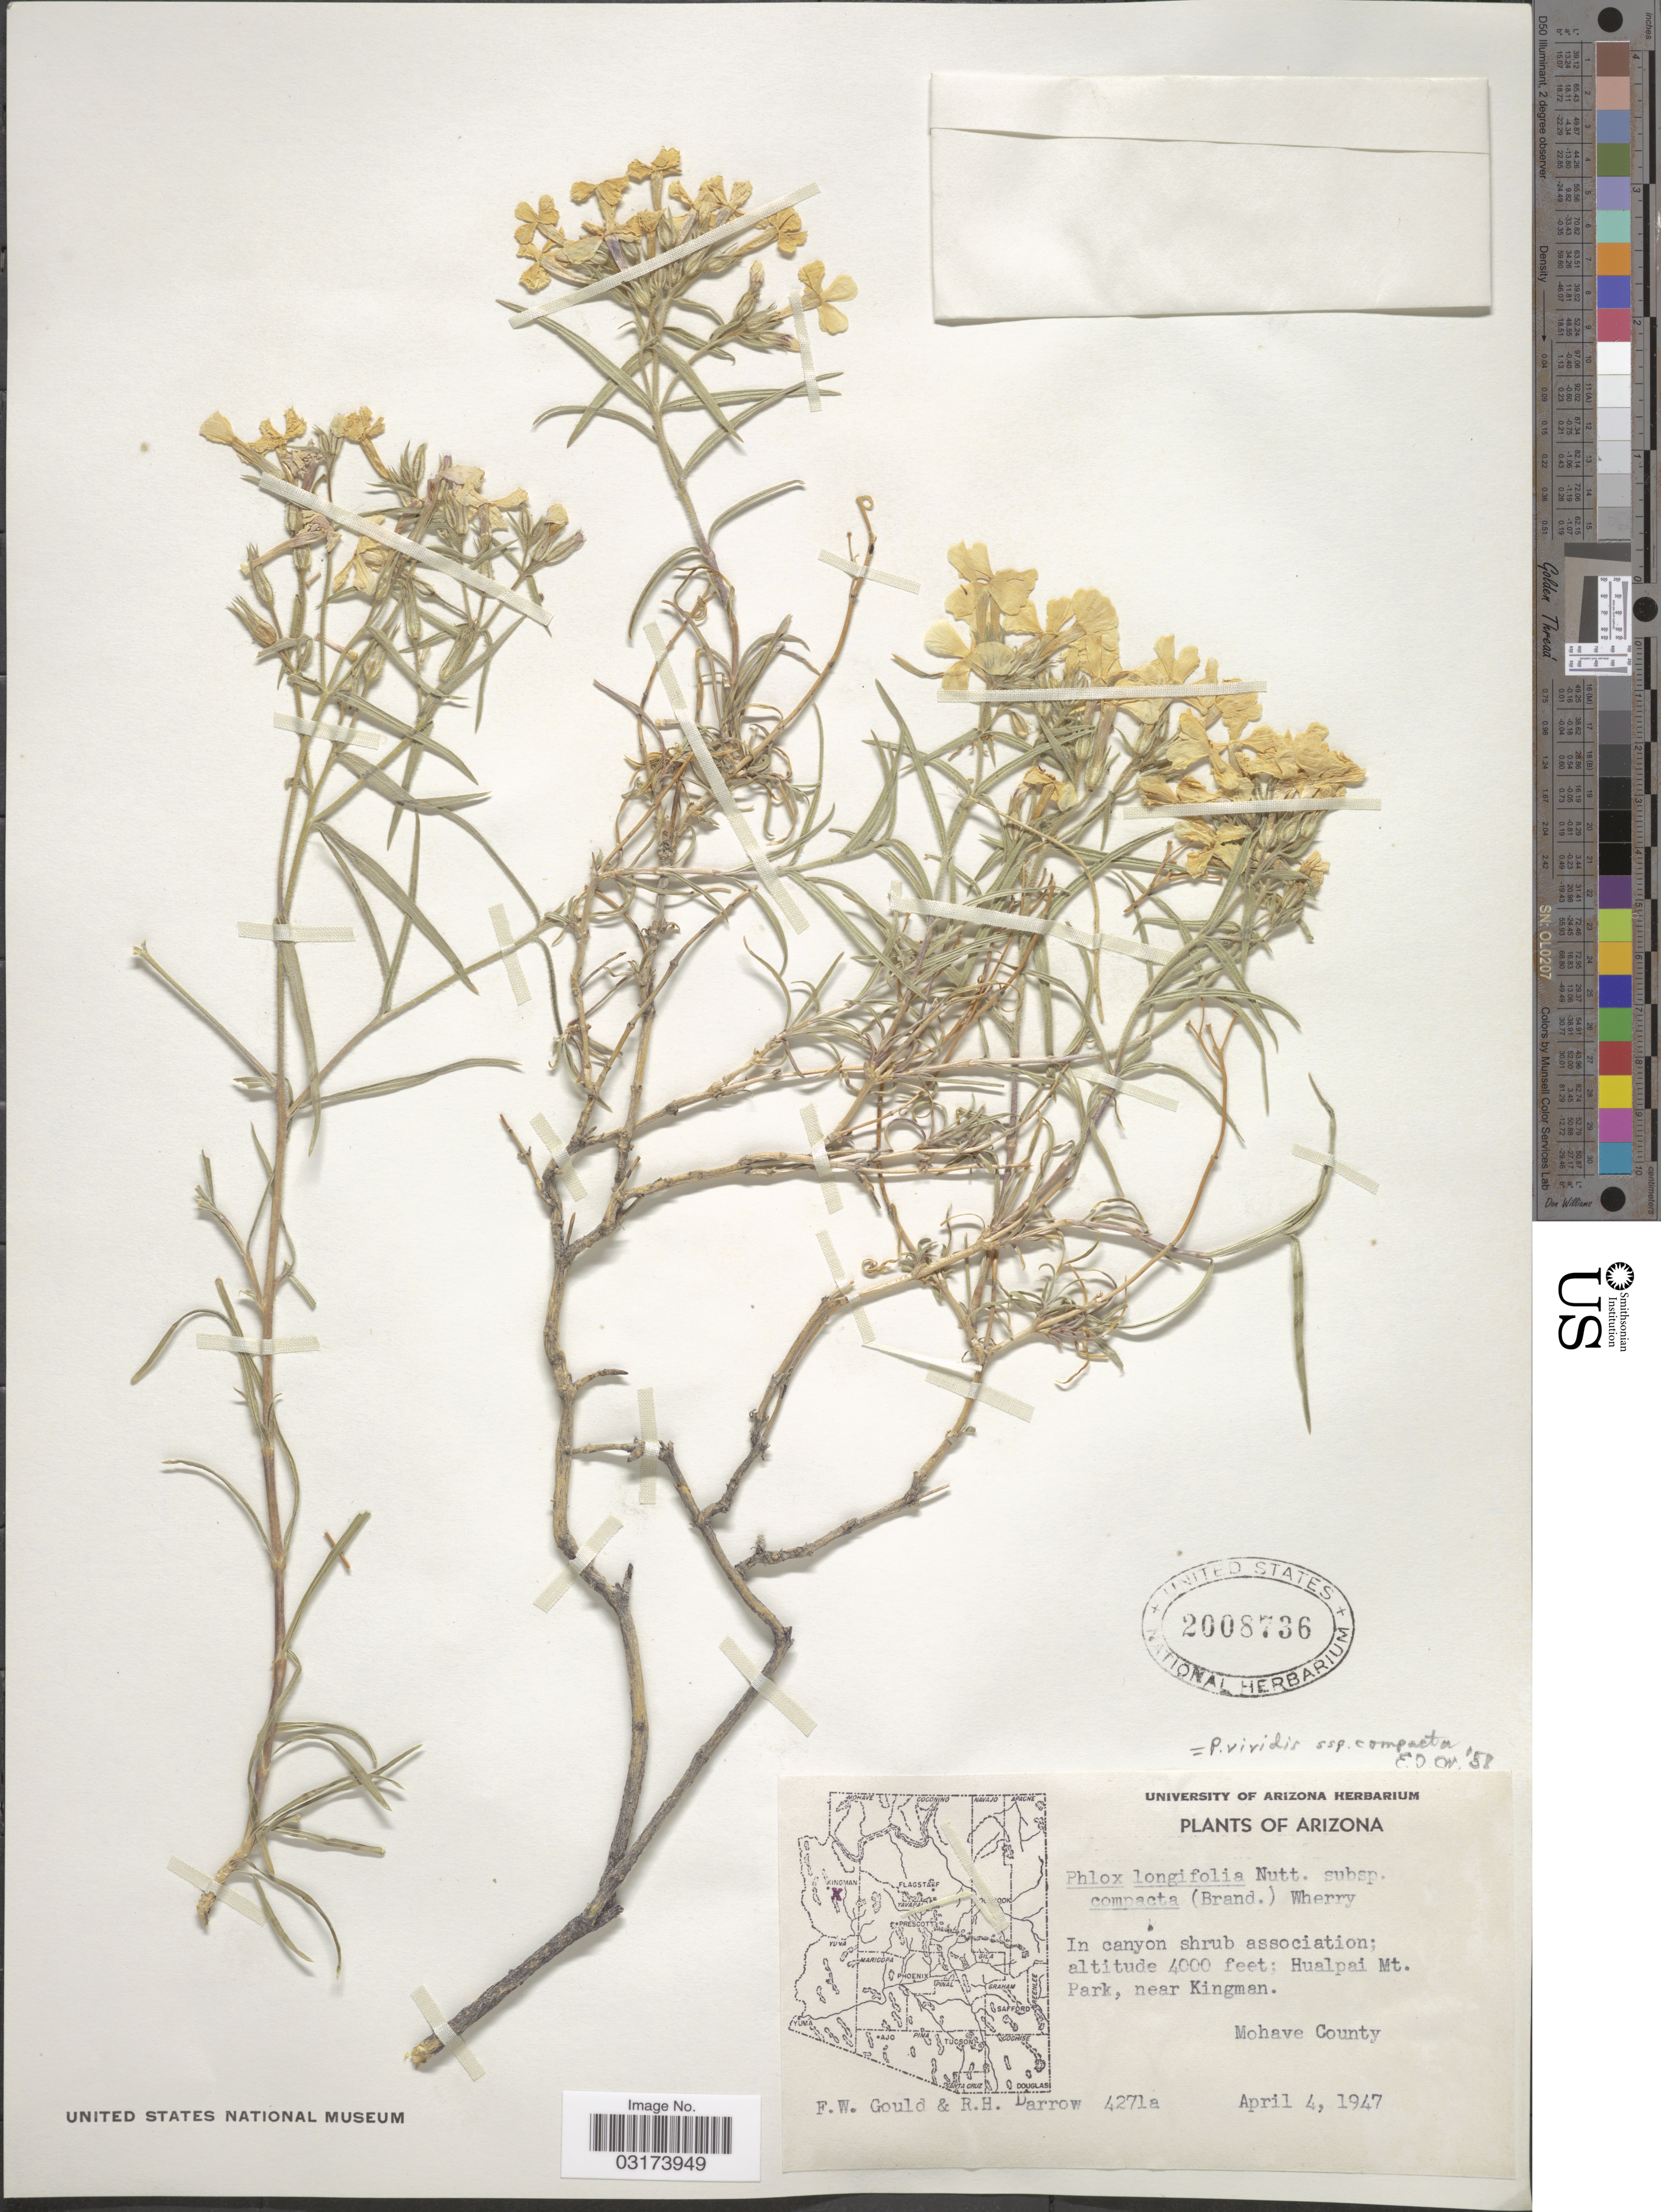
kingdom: Plantae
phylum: Tracheophyta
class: Magnoliopsida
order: Ericales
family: Polemoniaceae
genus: Phlox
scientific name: Phlox longifolia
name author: Nutt.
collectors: F. W. Gould & R. Darrow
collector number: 4271a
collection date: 1947-04-04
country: United States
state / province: Arizona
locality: Hualpai Mt. Park, near Kingman. Mohave County.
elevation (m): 1219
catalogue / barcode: US 2008736